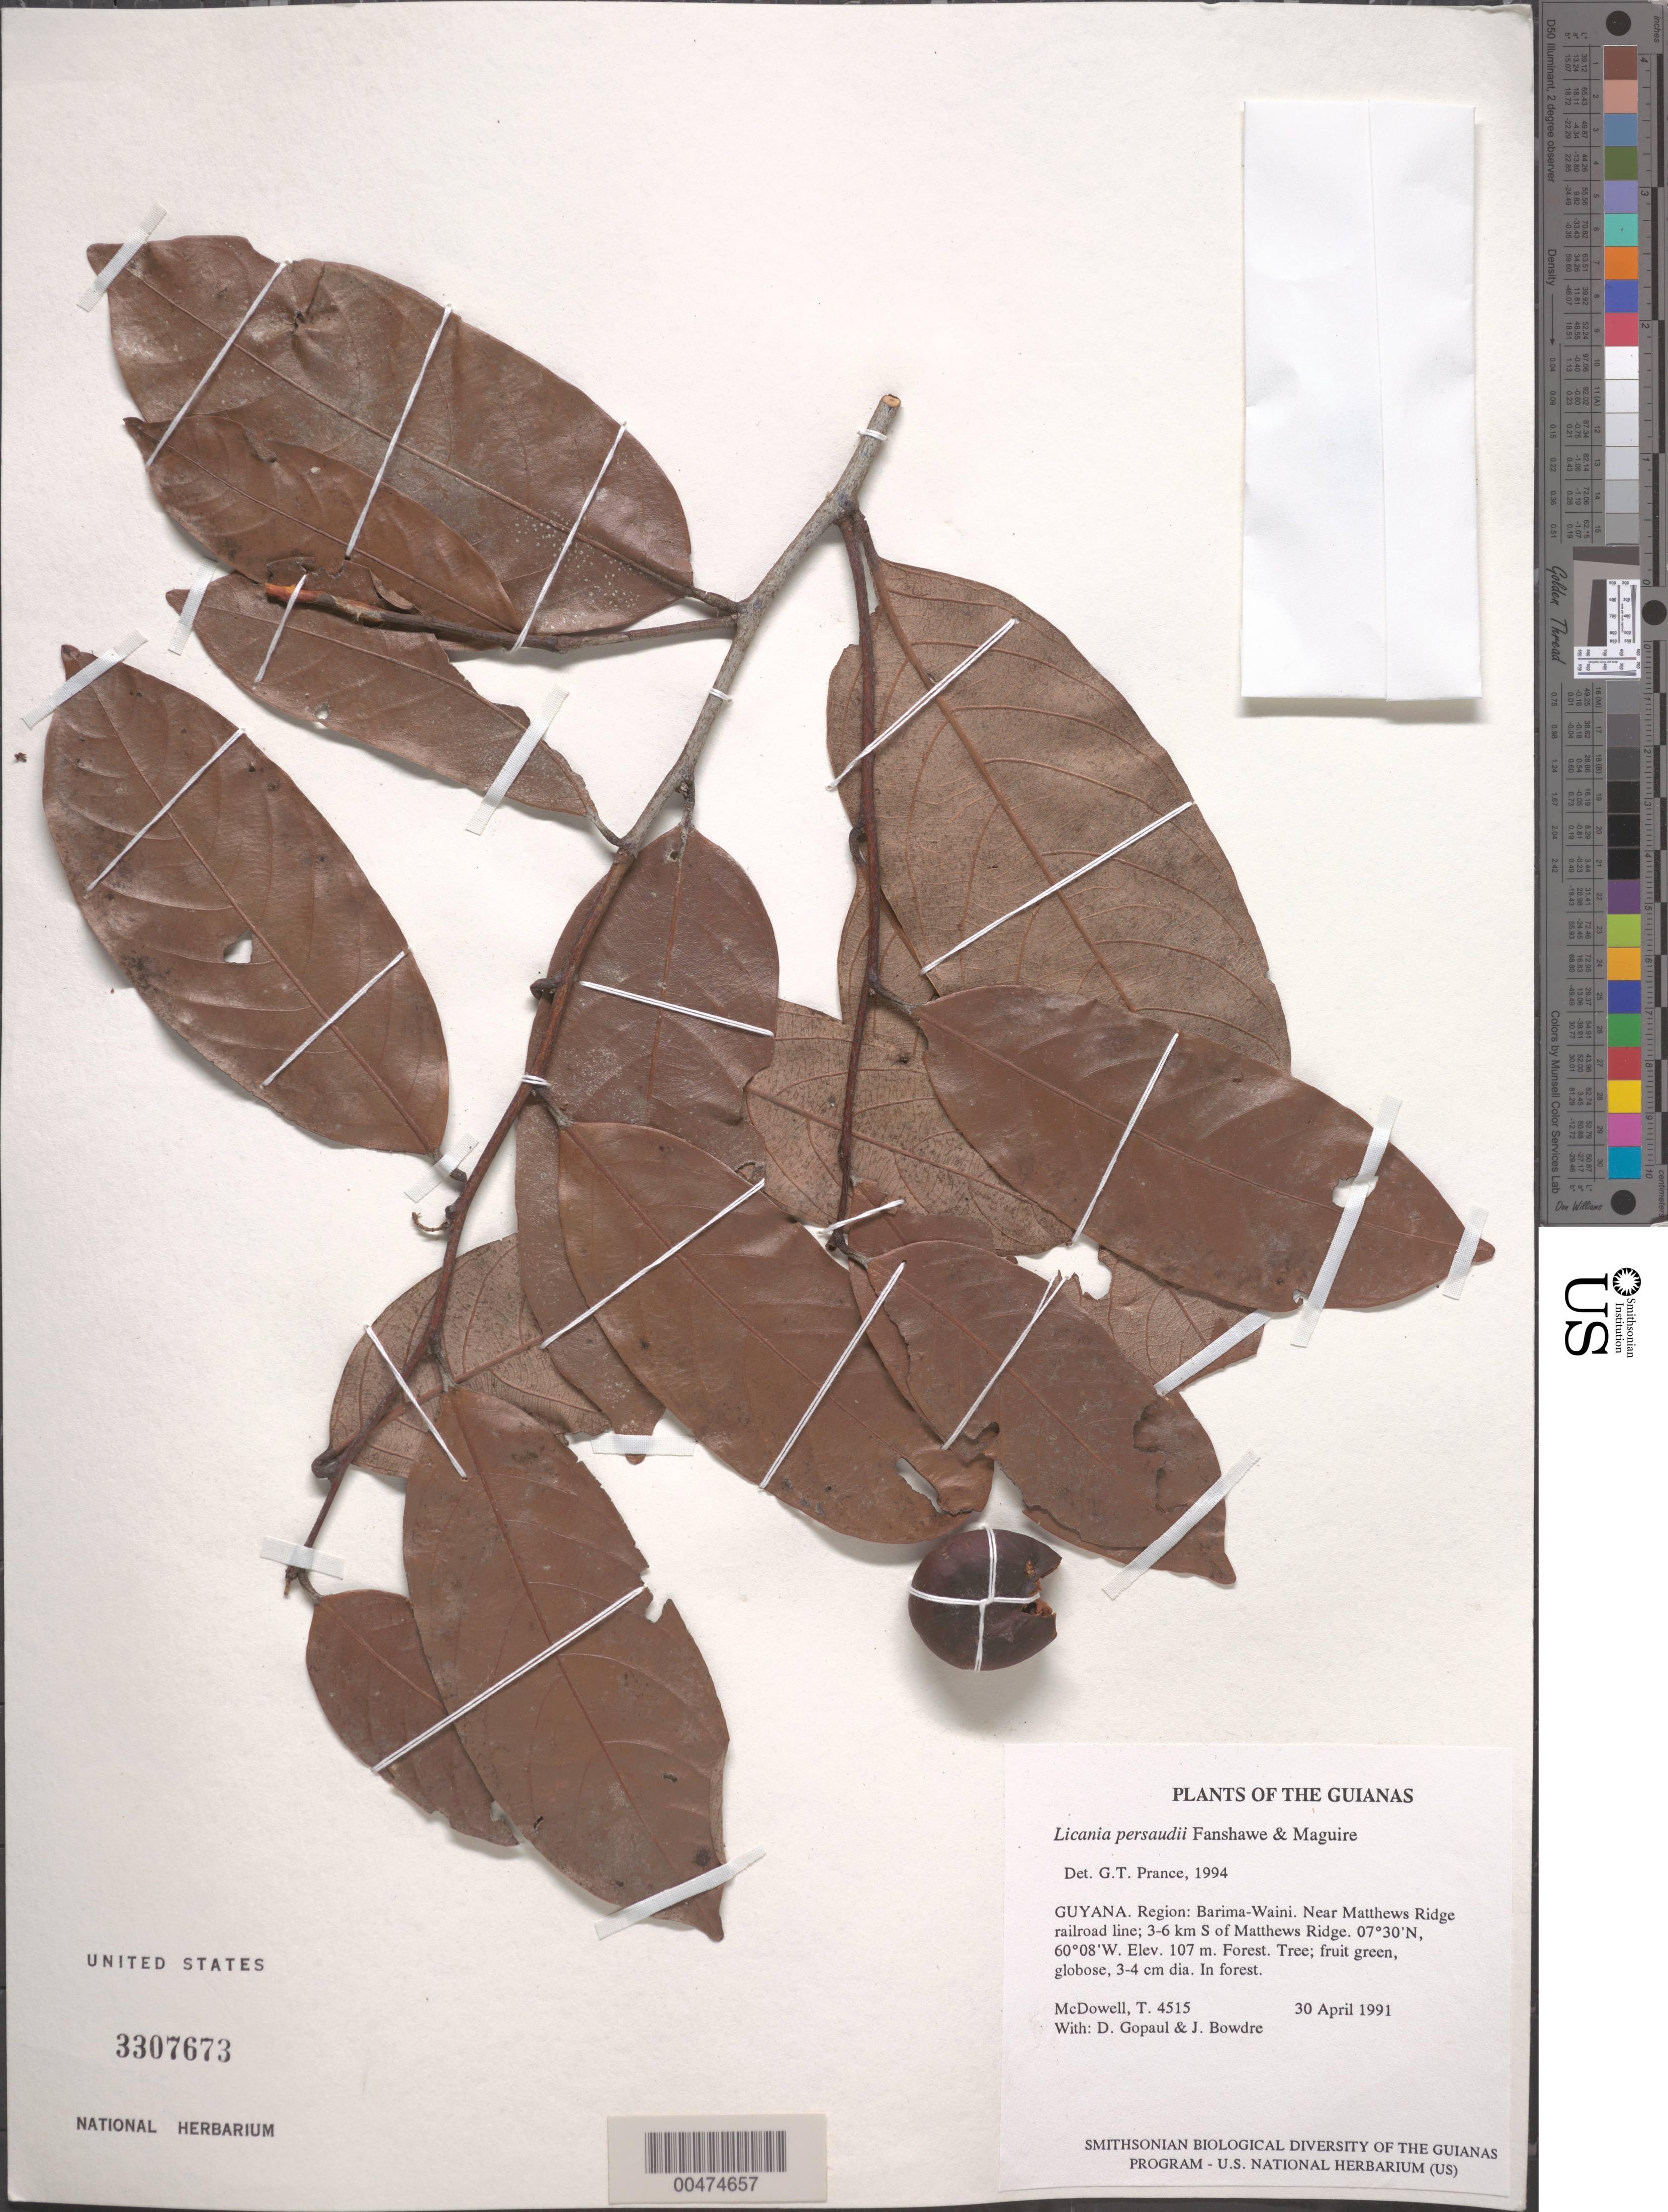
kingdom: Plantae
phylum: Tracheophyta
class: Magnoliopsida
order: Malpighiales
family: Chrysobalanaceae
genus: Leptobalanus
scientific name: Leptobalanus persaudii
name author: (Fanshawe & Maguire) Sothers & Prance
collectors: T. McDowell, D. Gopaul & J. Bowdre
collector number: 4515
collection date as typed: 30 April 1991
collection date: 1991-04-30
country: Guyana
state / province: Barima-Waini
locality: Near Matthews Ridge railroad line; 3-6 km S of Matthews Ridge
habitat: Forest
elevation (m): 107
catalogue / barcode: US 3307673